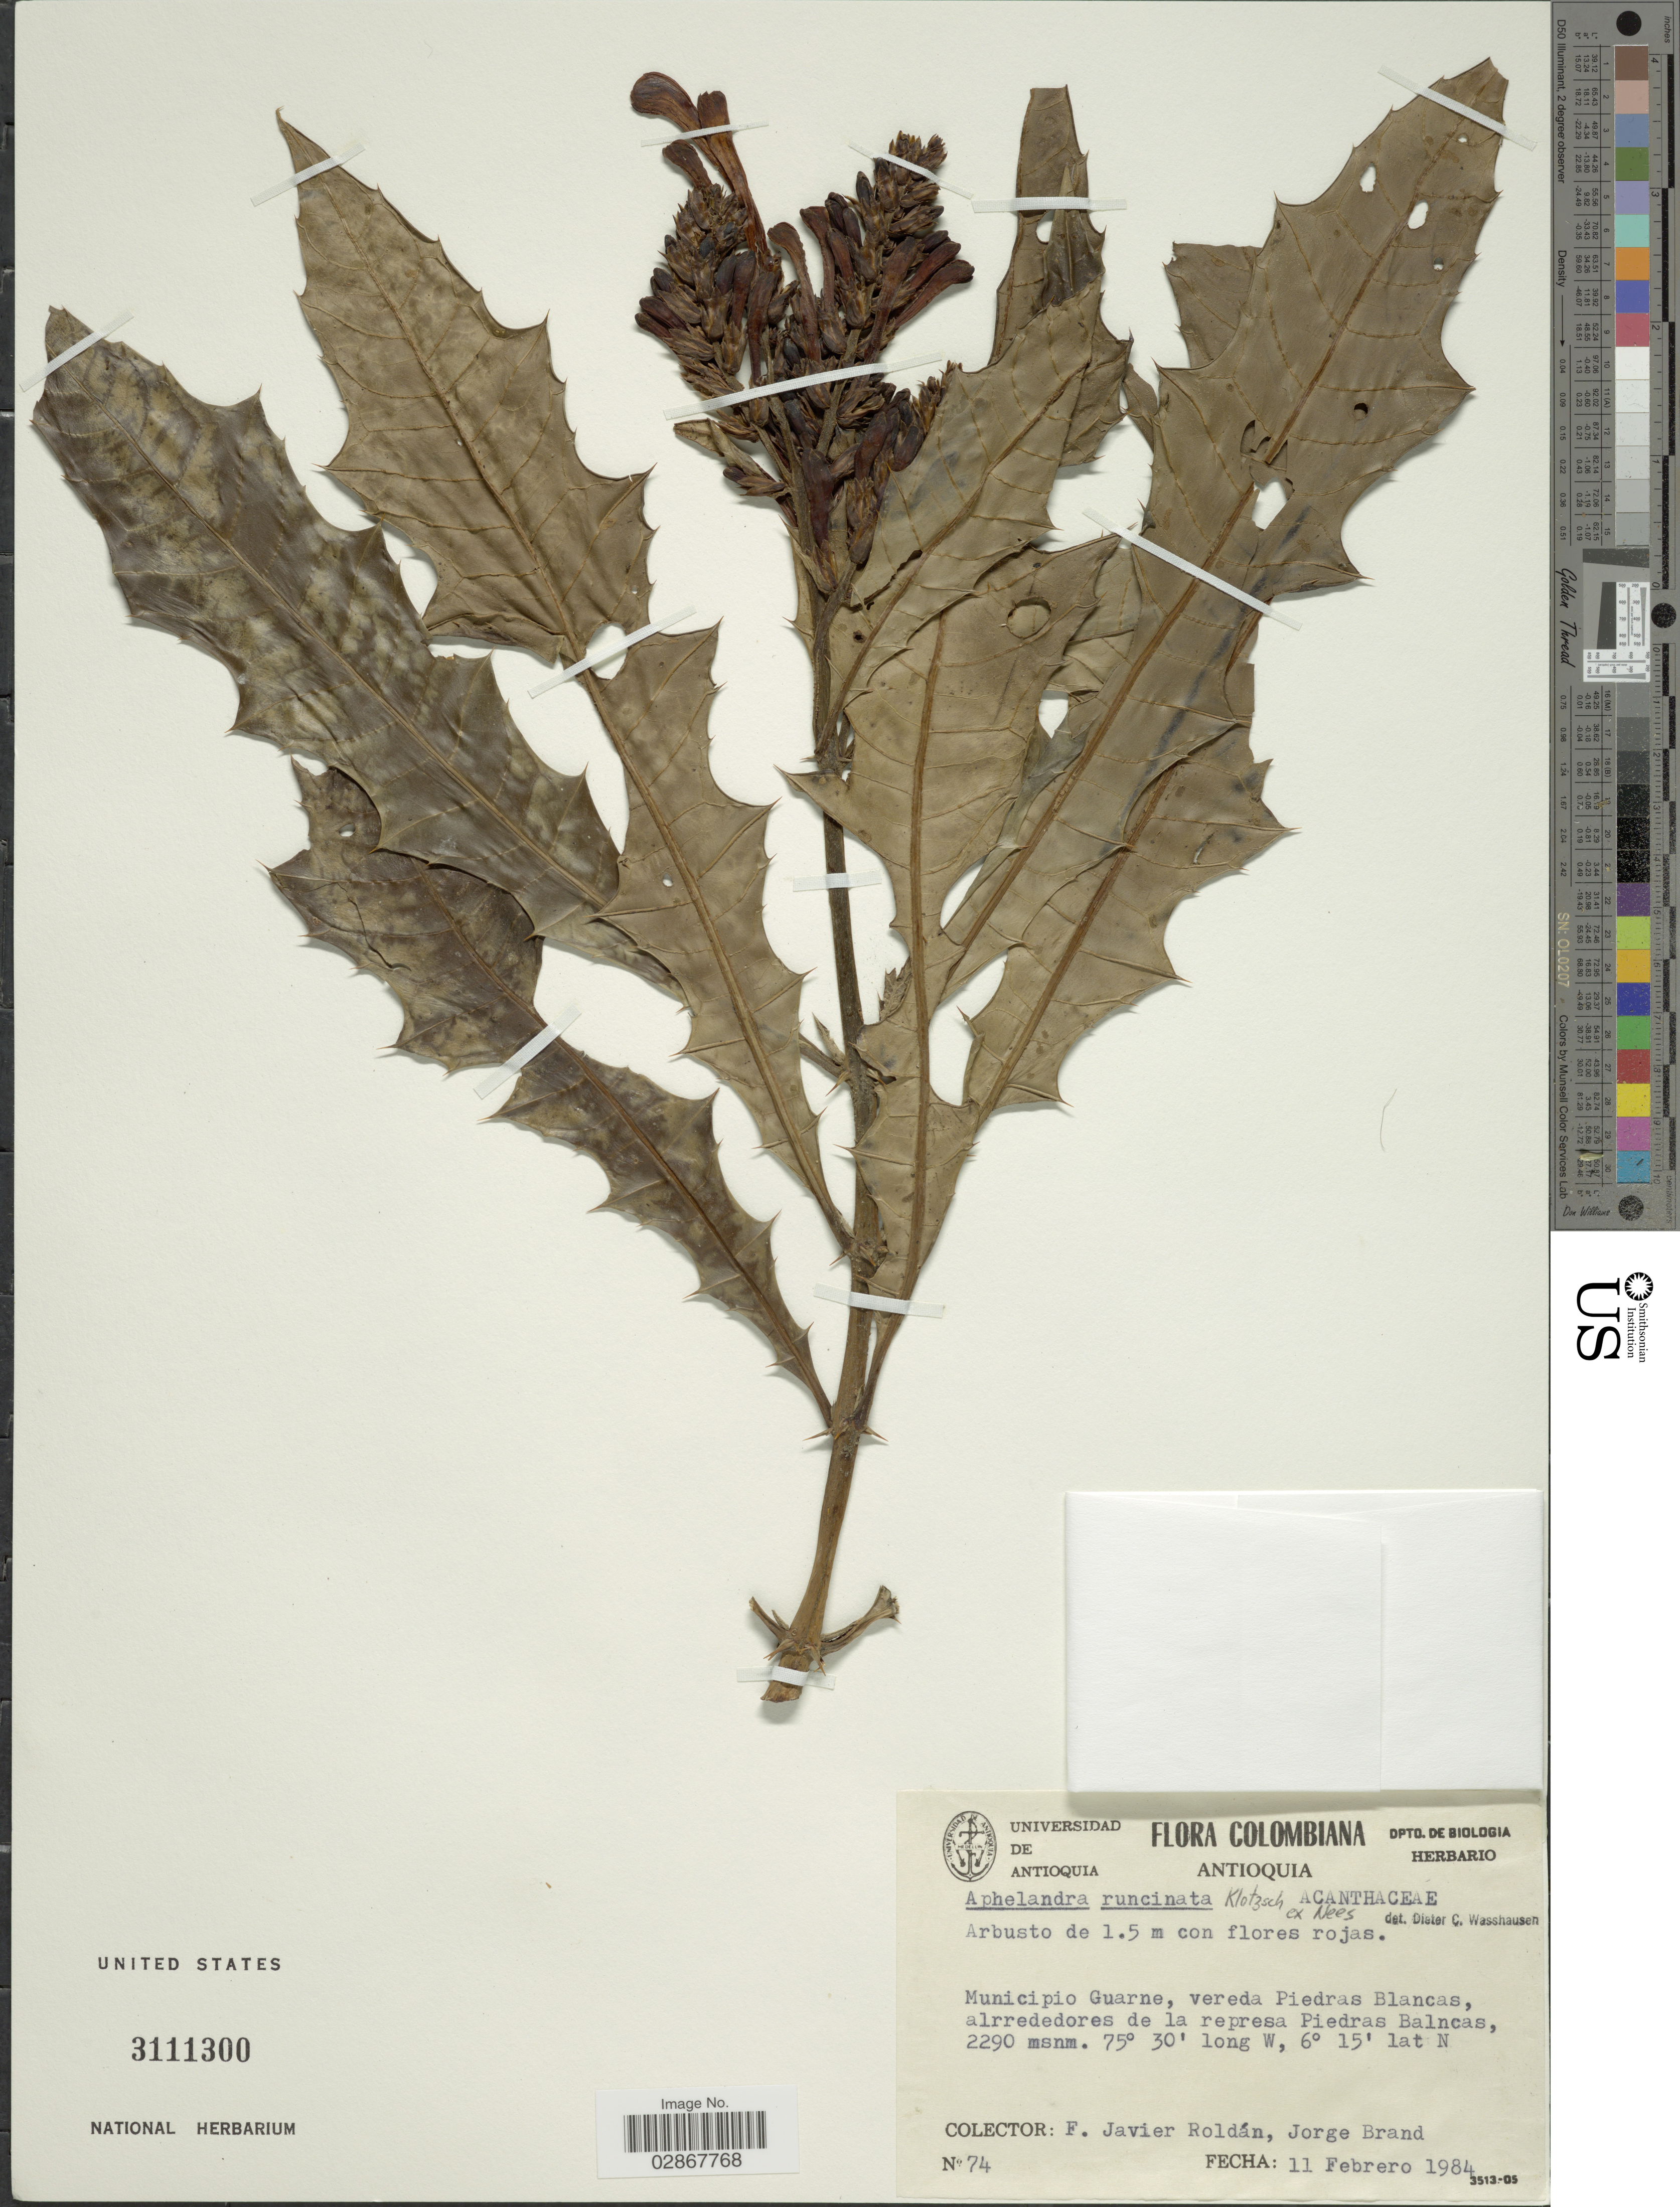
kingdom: Plantae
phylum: Tracheophyta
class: Magnoliopsida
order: Lamiales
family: Acanthaceae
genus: Aphelandra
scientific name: Aphelandra runcinata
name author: Klotzsch ex Nees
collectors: F. J. Roldán & J. Brand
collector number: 74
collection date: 1984-02-11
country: Colombia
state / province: Antioquia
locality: Municipio Guarne, vereda Piedras Blancas, alrrededores de la represa Piedras Balncas.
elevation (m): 2290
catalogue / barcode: US 3111300